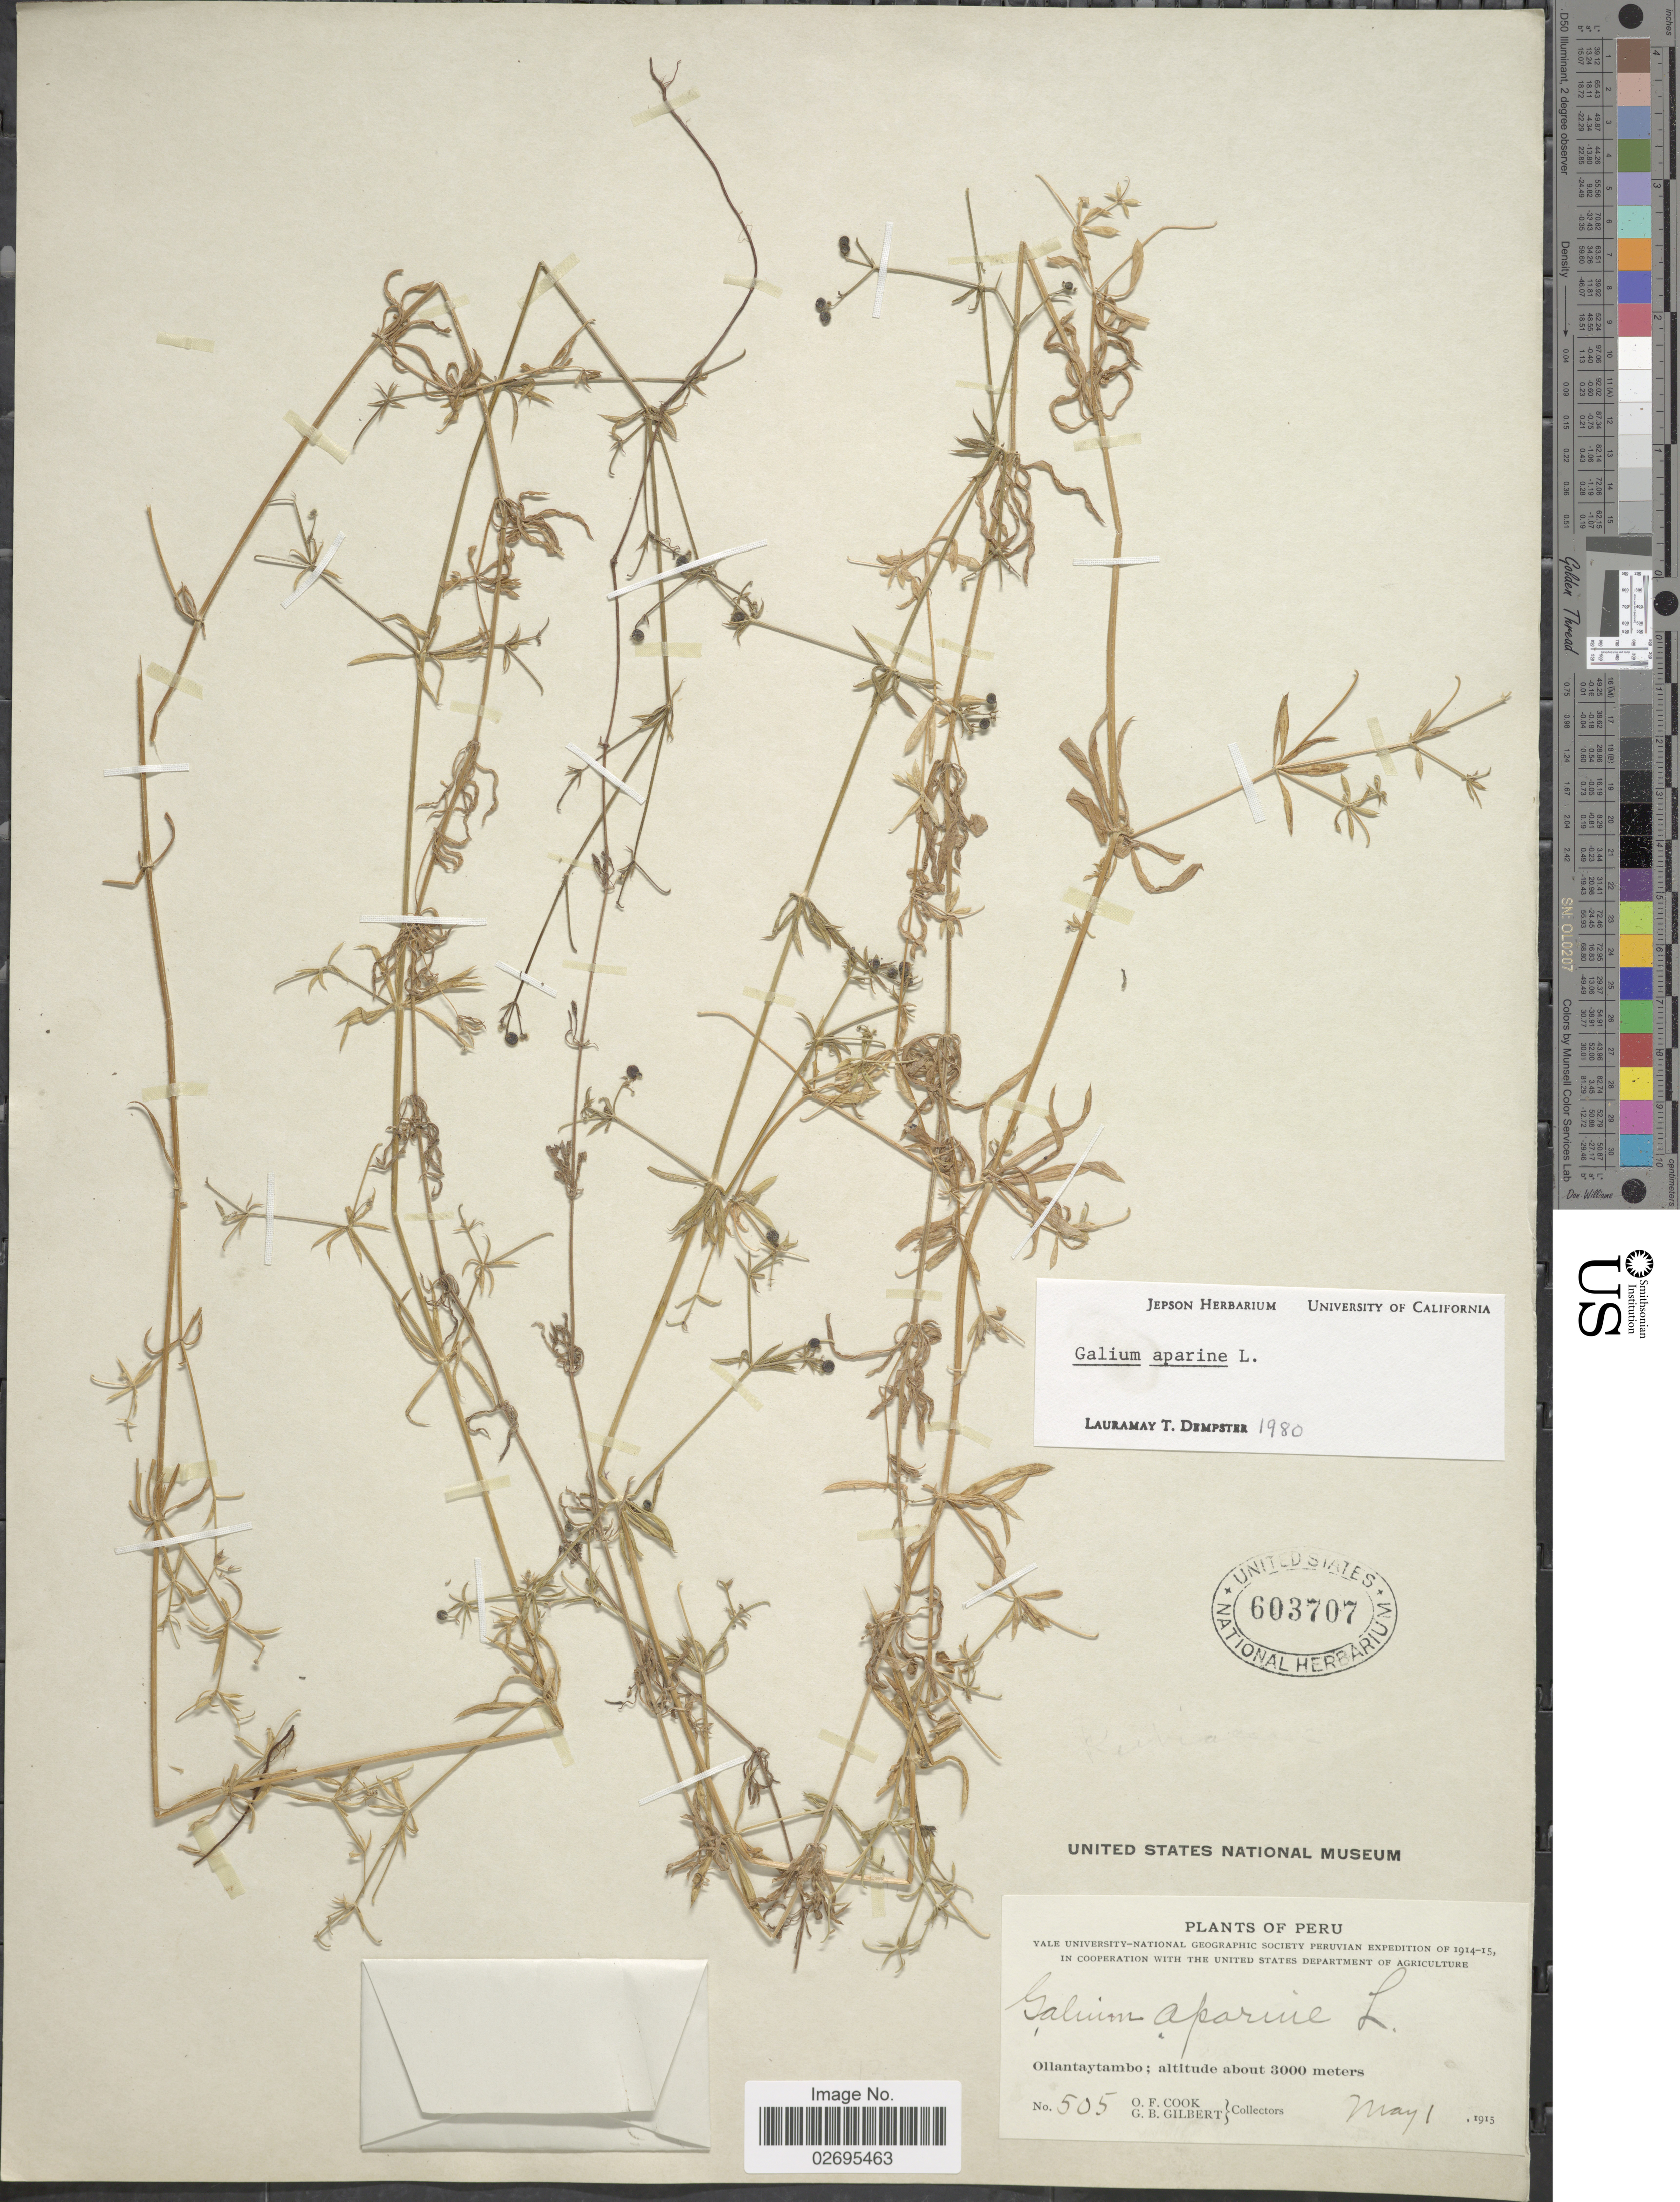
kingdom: Plantae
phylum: Tracheophyta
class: Magnoliopsida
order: Gentianales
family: Rubiaceae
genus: Galium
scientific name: Galium aparine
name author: L.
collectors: O. F. Cook & G. B. Gilbert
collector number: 505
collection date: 1915-05-01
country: Peru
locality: Ollantaytambo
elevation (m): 3000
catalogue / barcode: US 603707